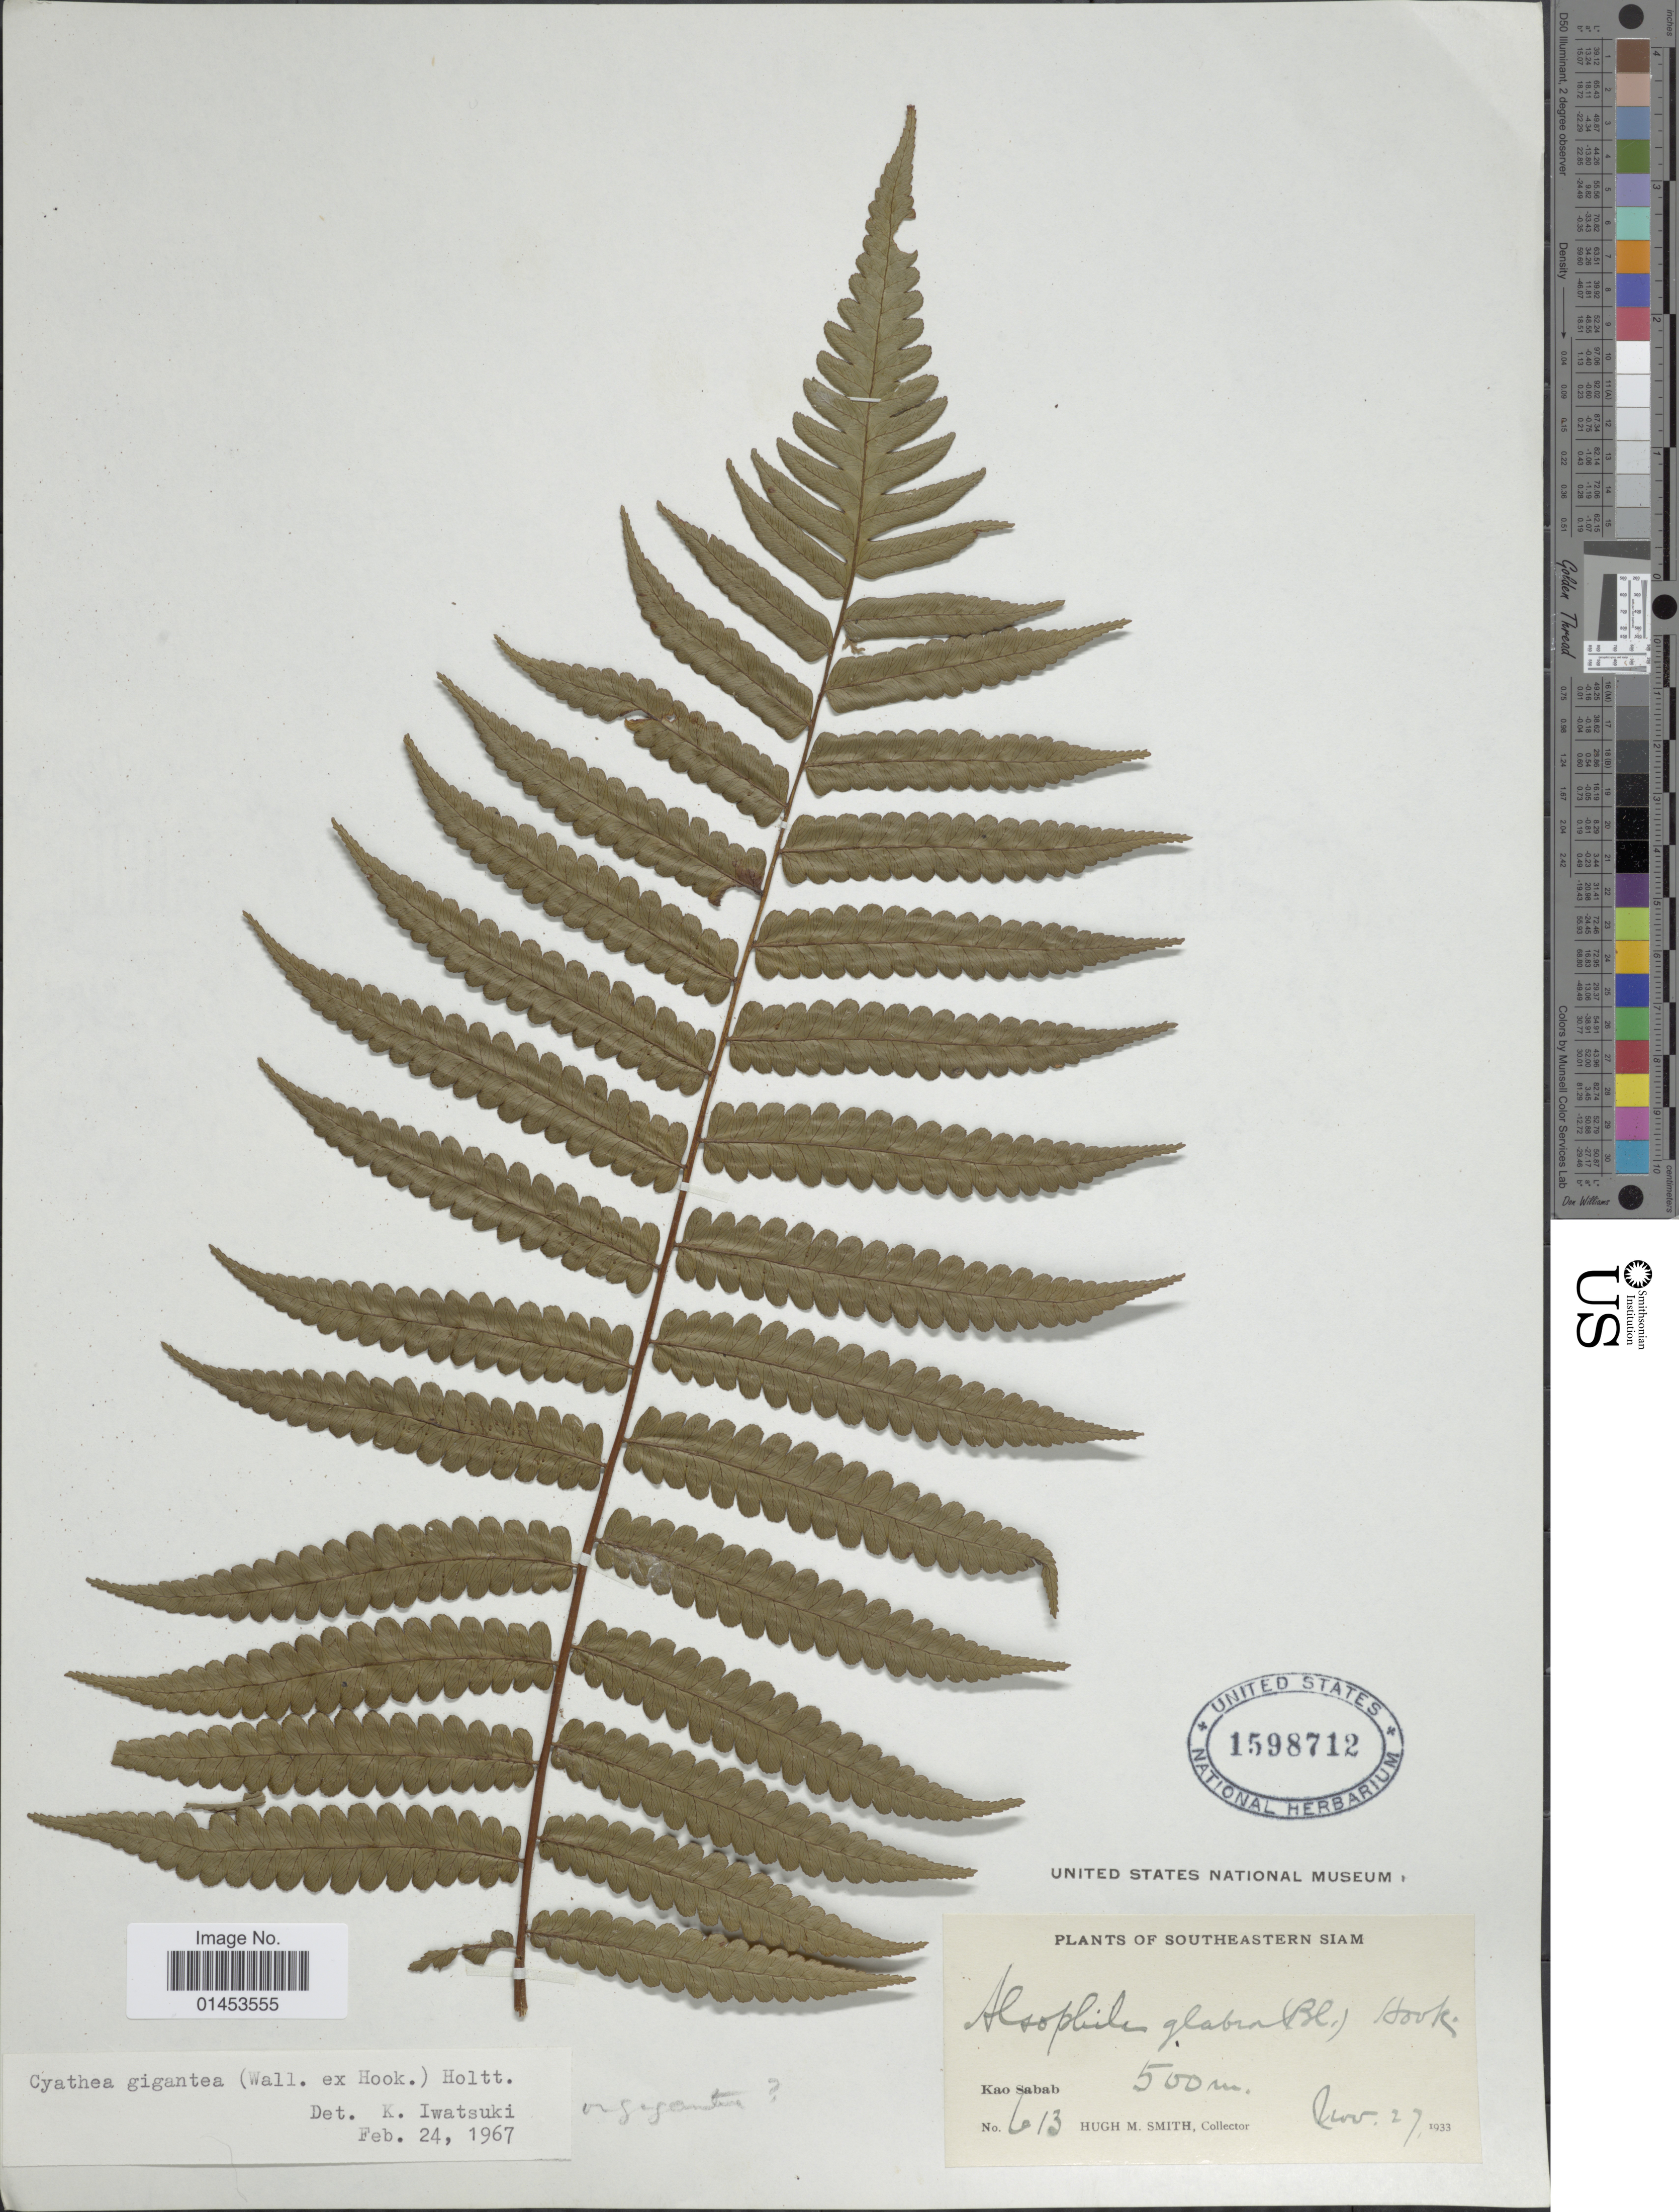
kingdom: Plantae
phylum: Tracheophyta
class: Polypodiopsida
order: Cyatheales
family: Cyatheaceae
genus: Cyathea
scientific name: Cyathea gigantea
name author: (Wall. ex Hook.) Holttum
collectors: H. M. Smith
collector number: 613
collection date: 1933-11-27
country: Thailand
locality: Southeastern Siam, Kao Sabab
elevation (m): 500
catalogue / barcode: US 1598712